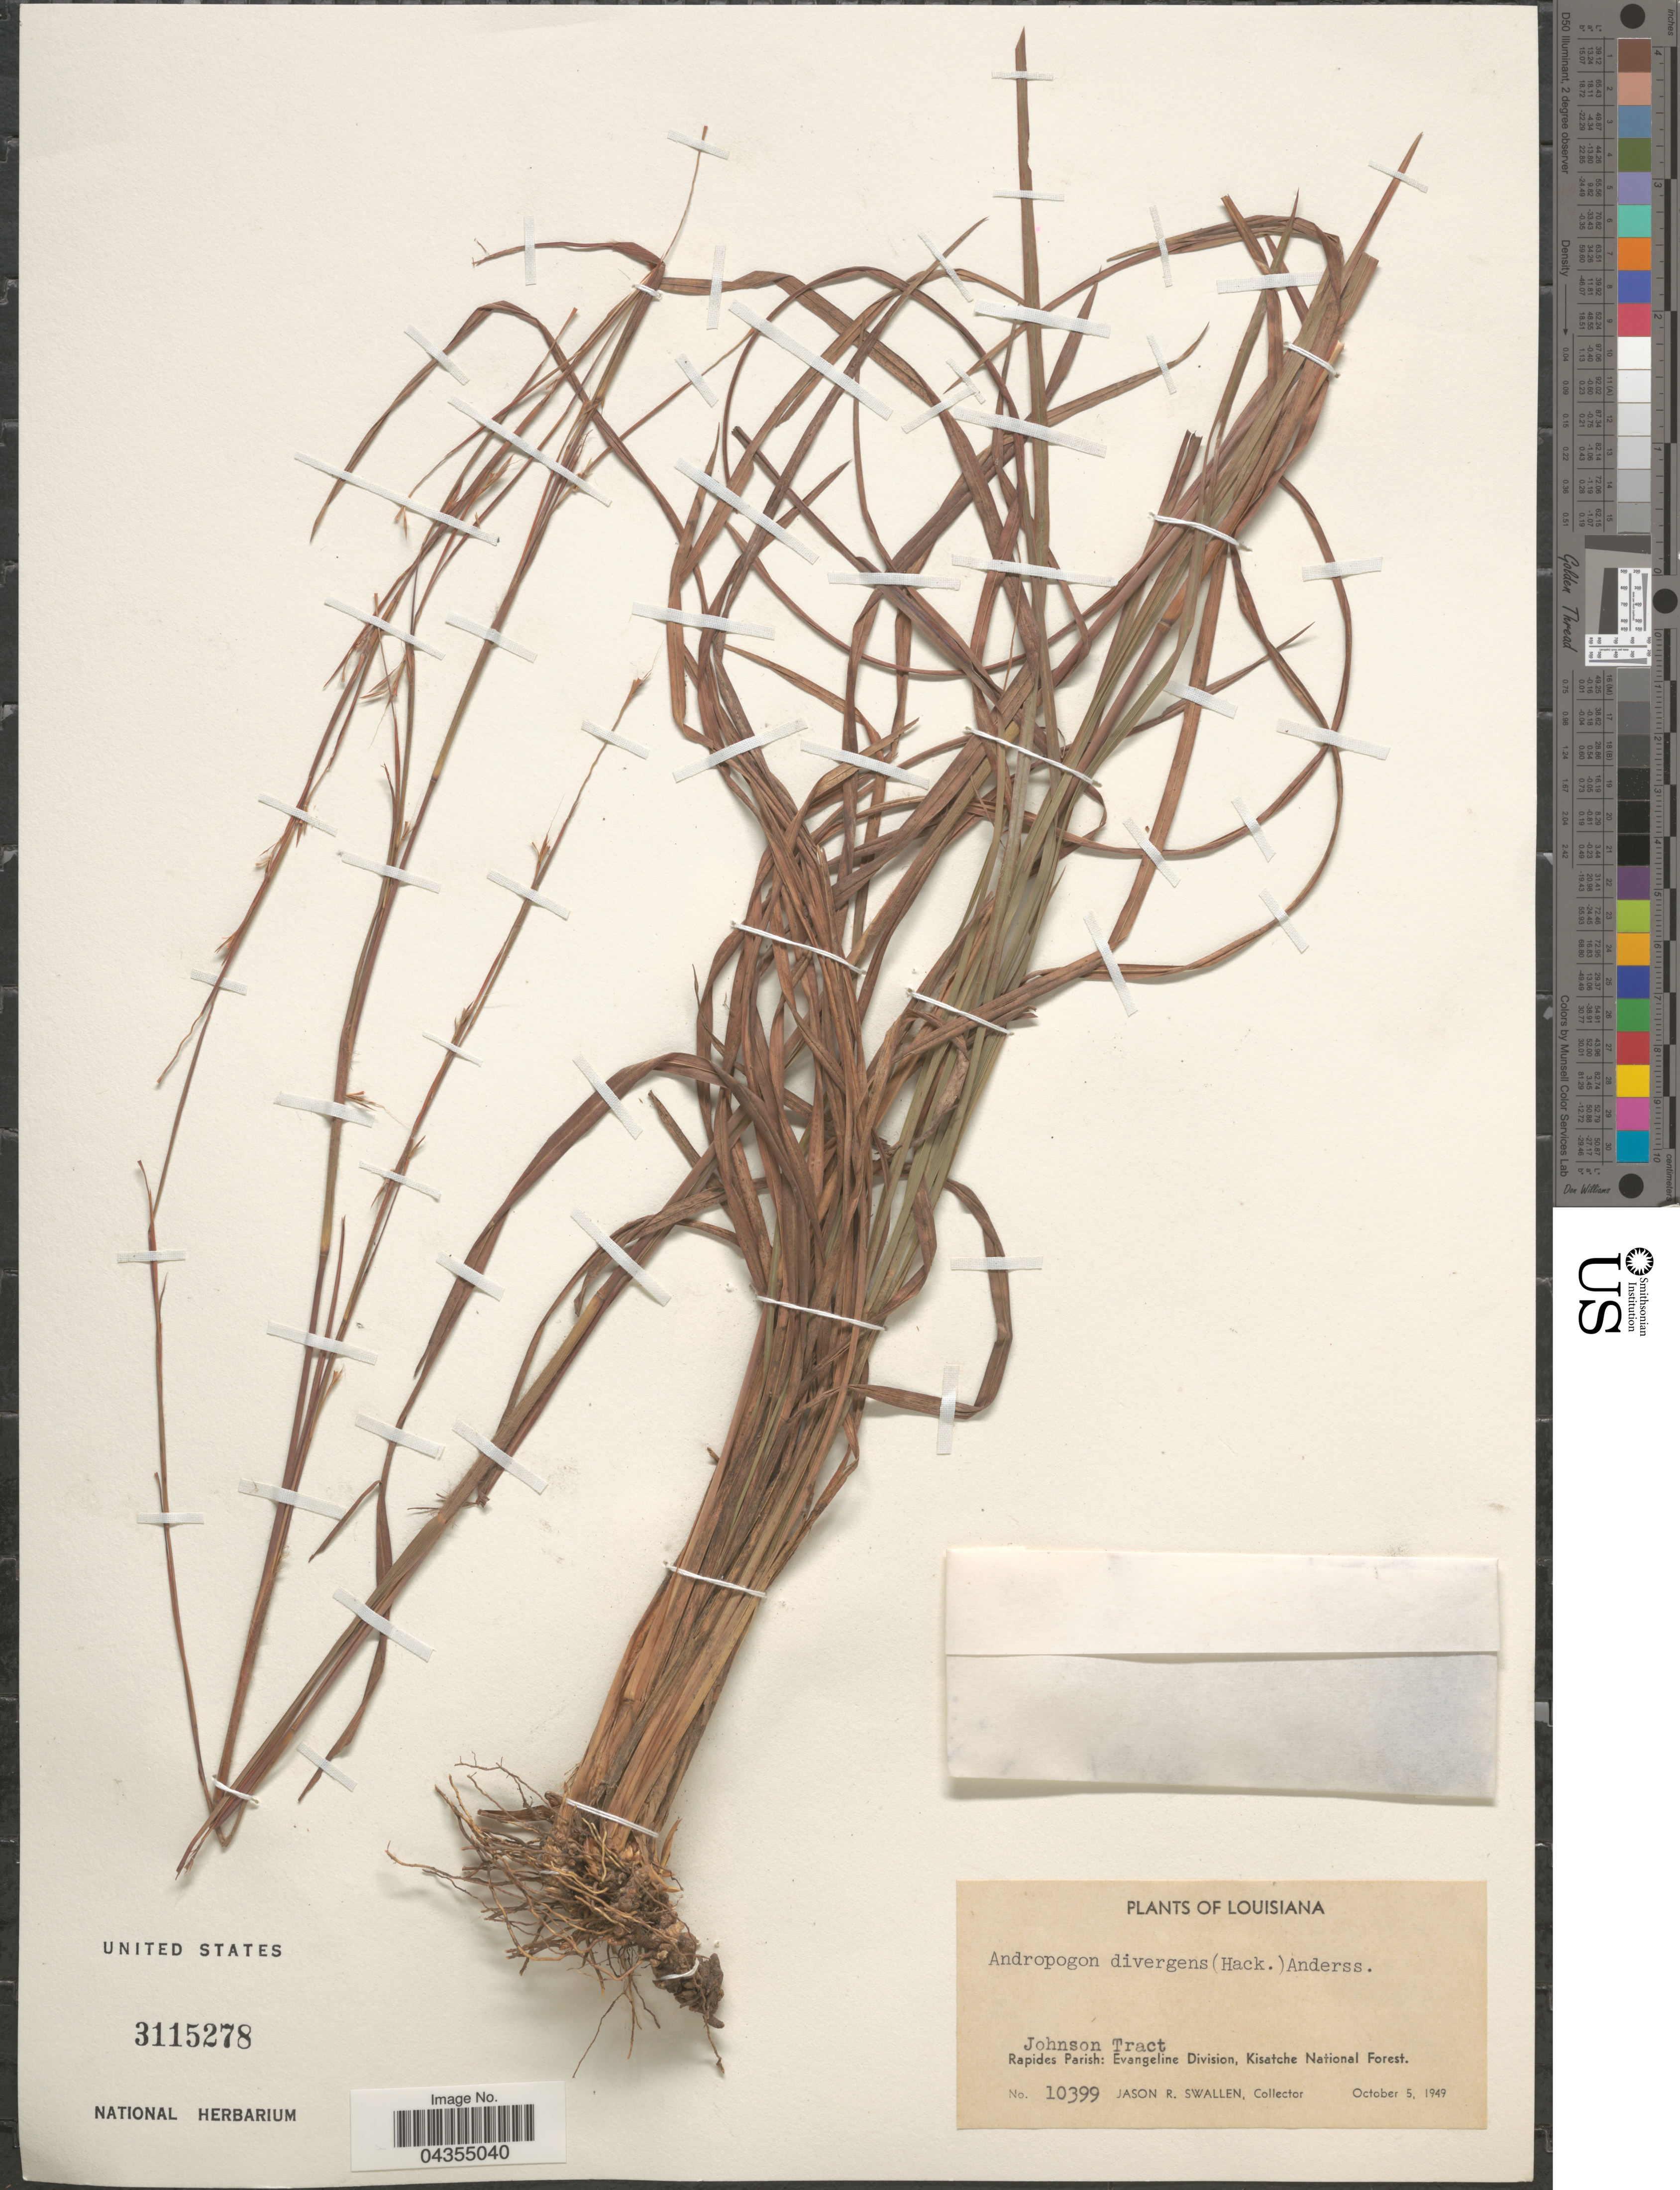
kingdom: Plantae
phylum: Tracheophyta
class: Liliopsida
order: Poales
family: Poaceae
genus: Schizachyrium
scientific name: Schizachyrium scoparium var. divergens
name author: (Hack.) Gould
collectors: J. R. Swallen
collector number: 10399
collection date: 1949-10-05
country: United States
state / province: Louisiana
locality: Johnson Tract. Rapides Parish: Evangeline Division, Kisatche National Forest.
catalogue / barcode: US 3115278